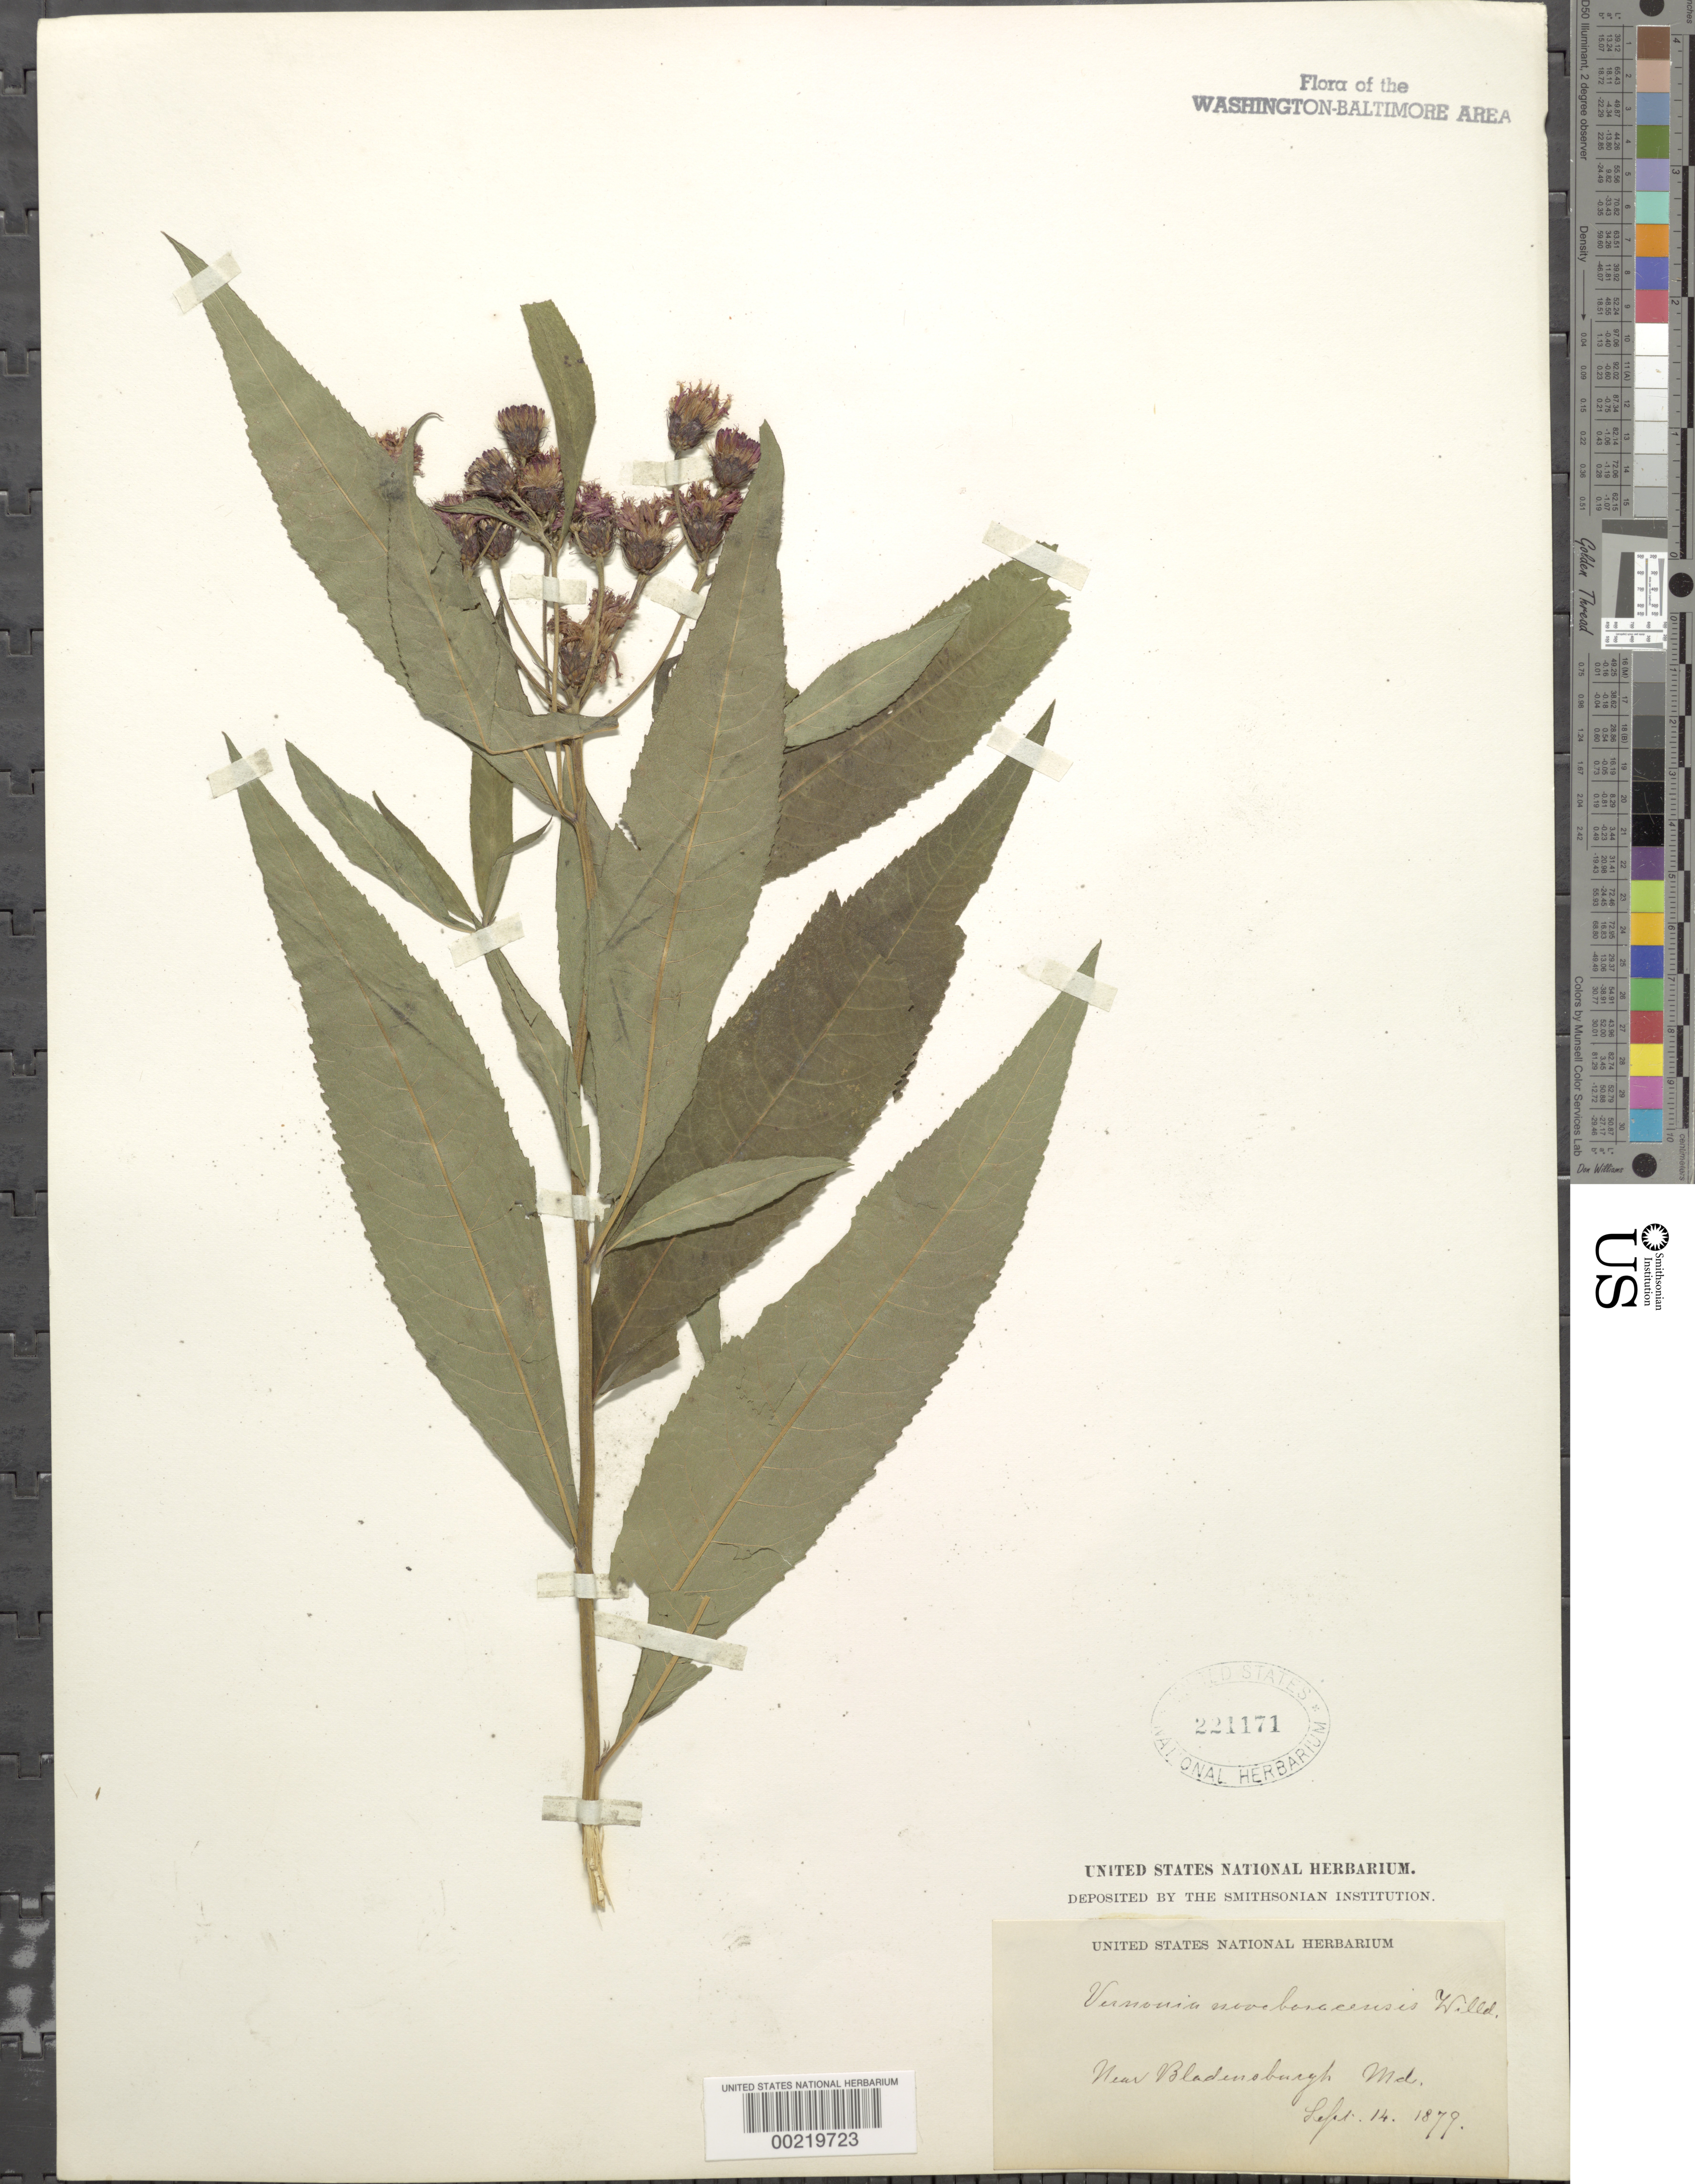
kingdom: Plantae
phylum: Tracheophyta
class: Magnoliopsida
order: Asterales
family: Asteraceae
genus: Vernonia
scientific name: Vernonia noveboracensis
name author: (L.) Michx.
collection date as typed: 14 Sep 1879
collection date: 1879-09-14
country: United States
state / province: Maryland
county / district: Prince George's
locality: Near Bladensburg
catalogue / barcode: US 221171